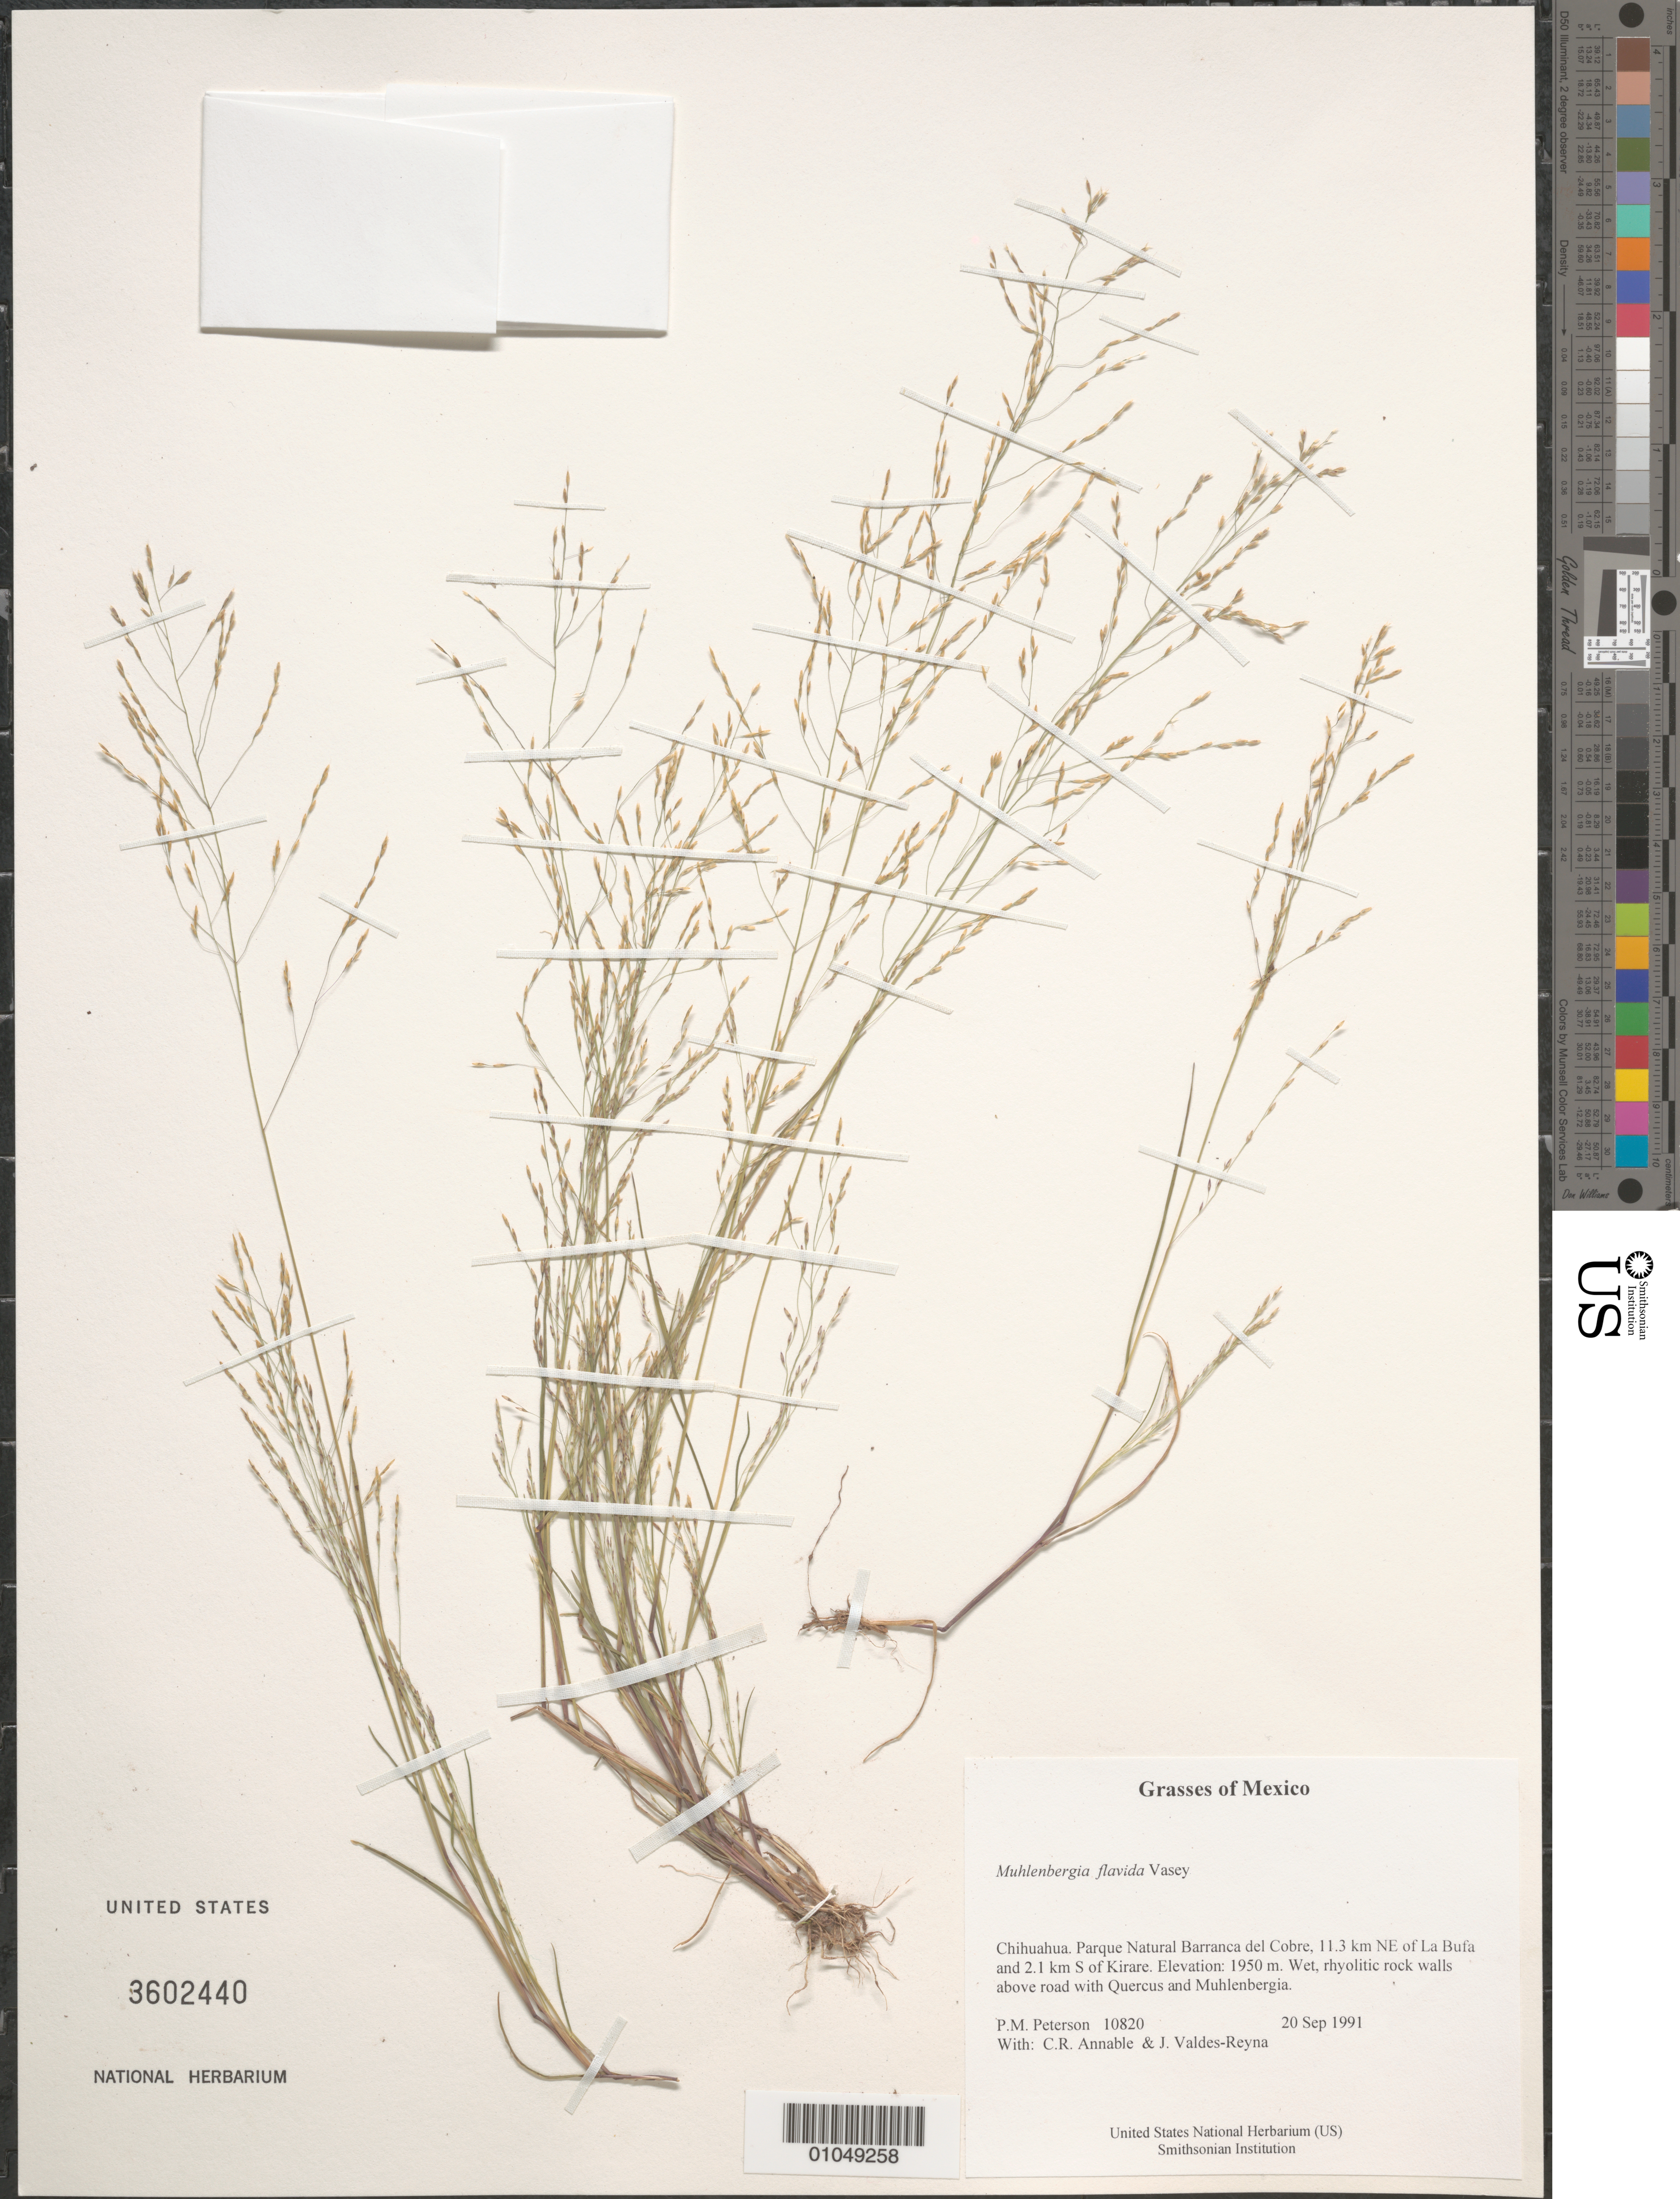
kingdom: Plantae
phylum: Tracheophyta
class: Liliopsida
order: Poales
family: Poaceae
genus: Muhlenbergia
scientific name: Muhlenbergia flavida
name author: Vasey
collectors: P. M. Peterson, C. R. Annable & J. Valdés-Reyna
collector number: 10820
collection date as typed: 20 Sep 1991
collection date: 1991-09-20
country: Mexico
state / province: Chihuahua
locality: Parque Natural Barranca del Cobre, 11.3 km NE of La Bufa and 2.1 km S of Kirare.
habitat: Wet, rhyolitic rock walls above road with Quercus and Muhlenbergia.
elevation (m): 1950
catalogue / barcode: US 3602440